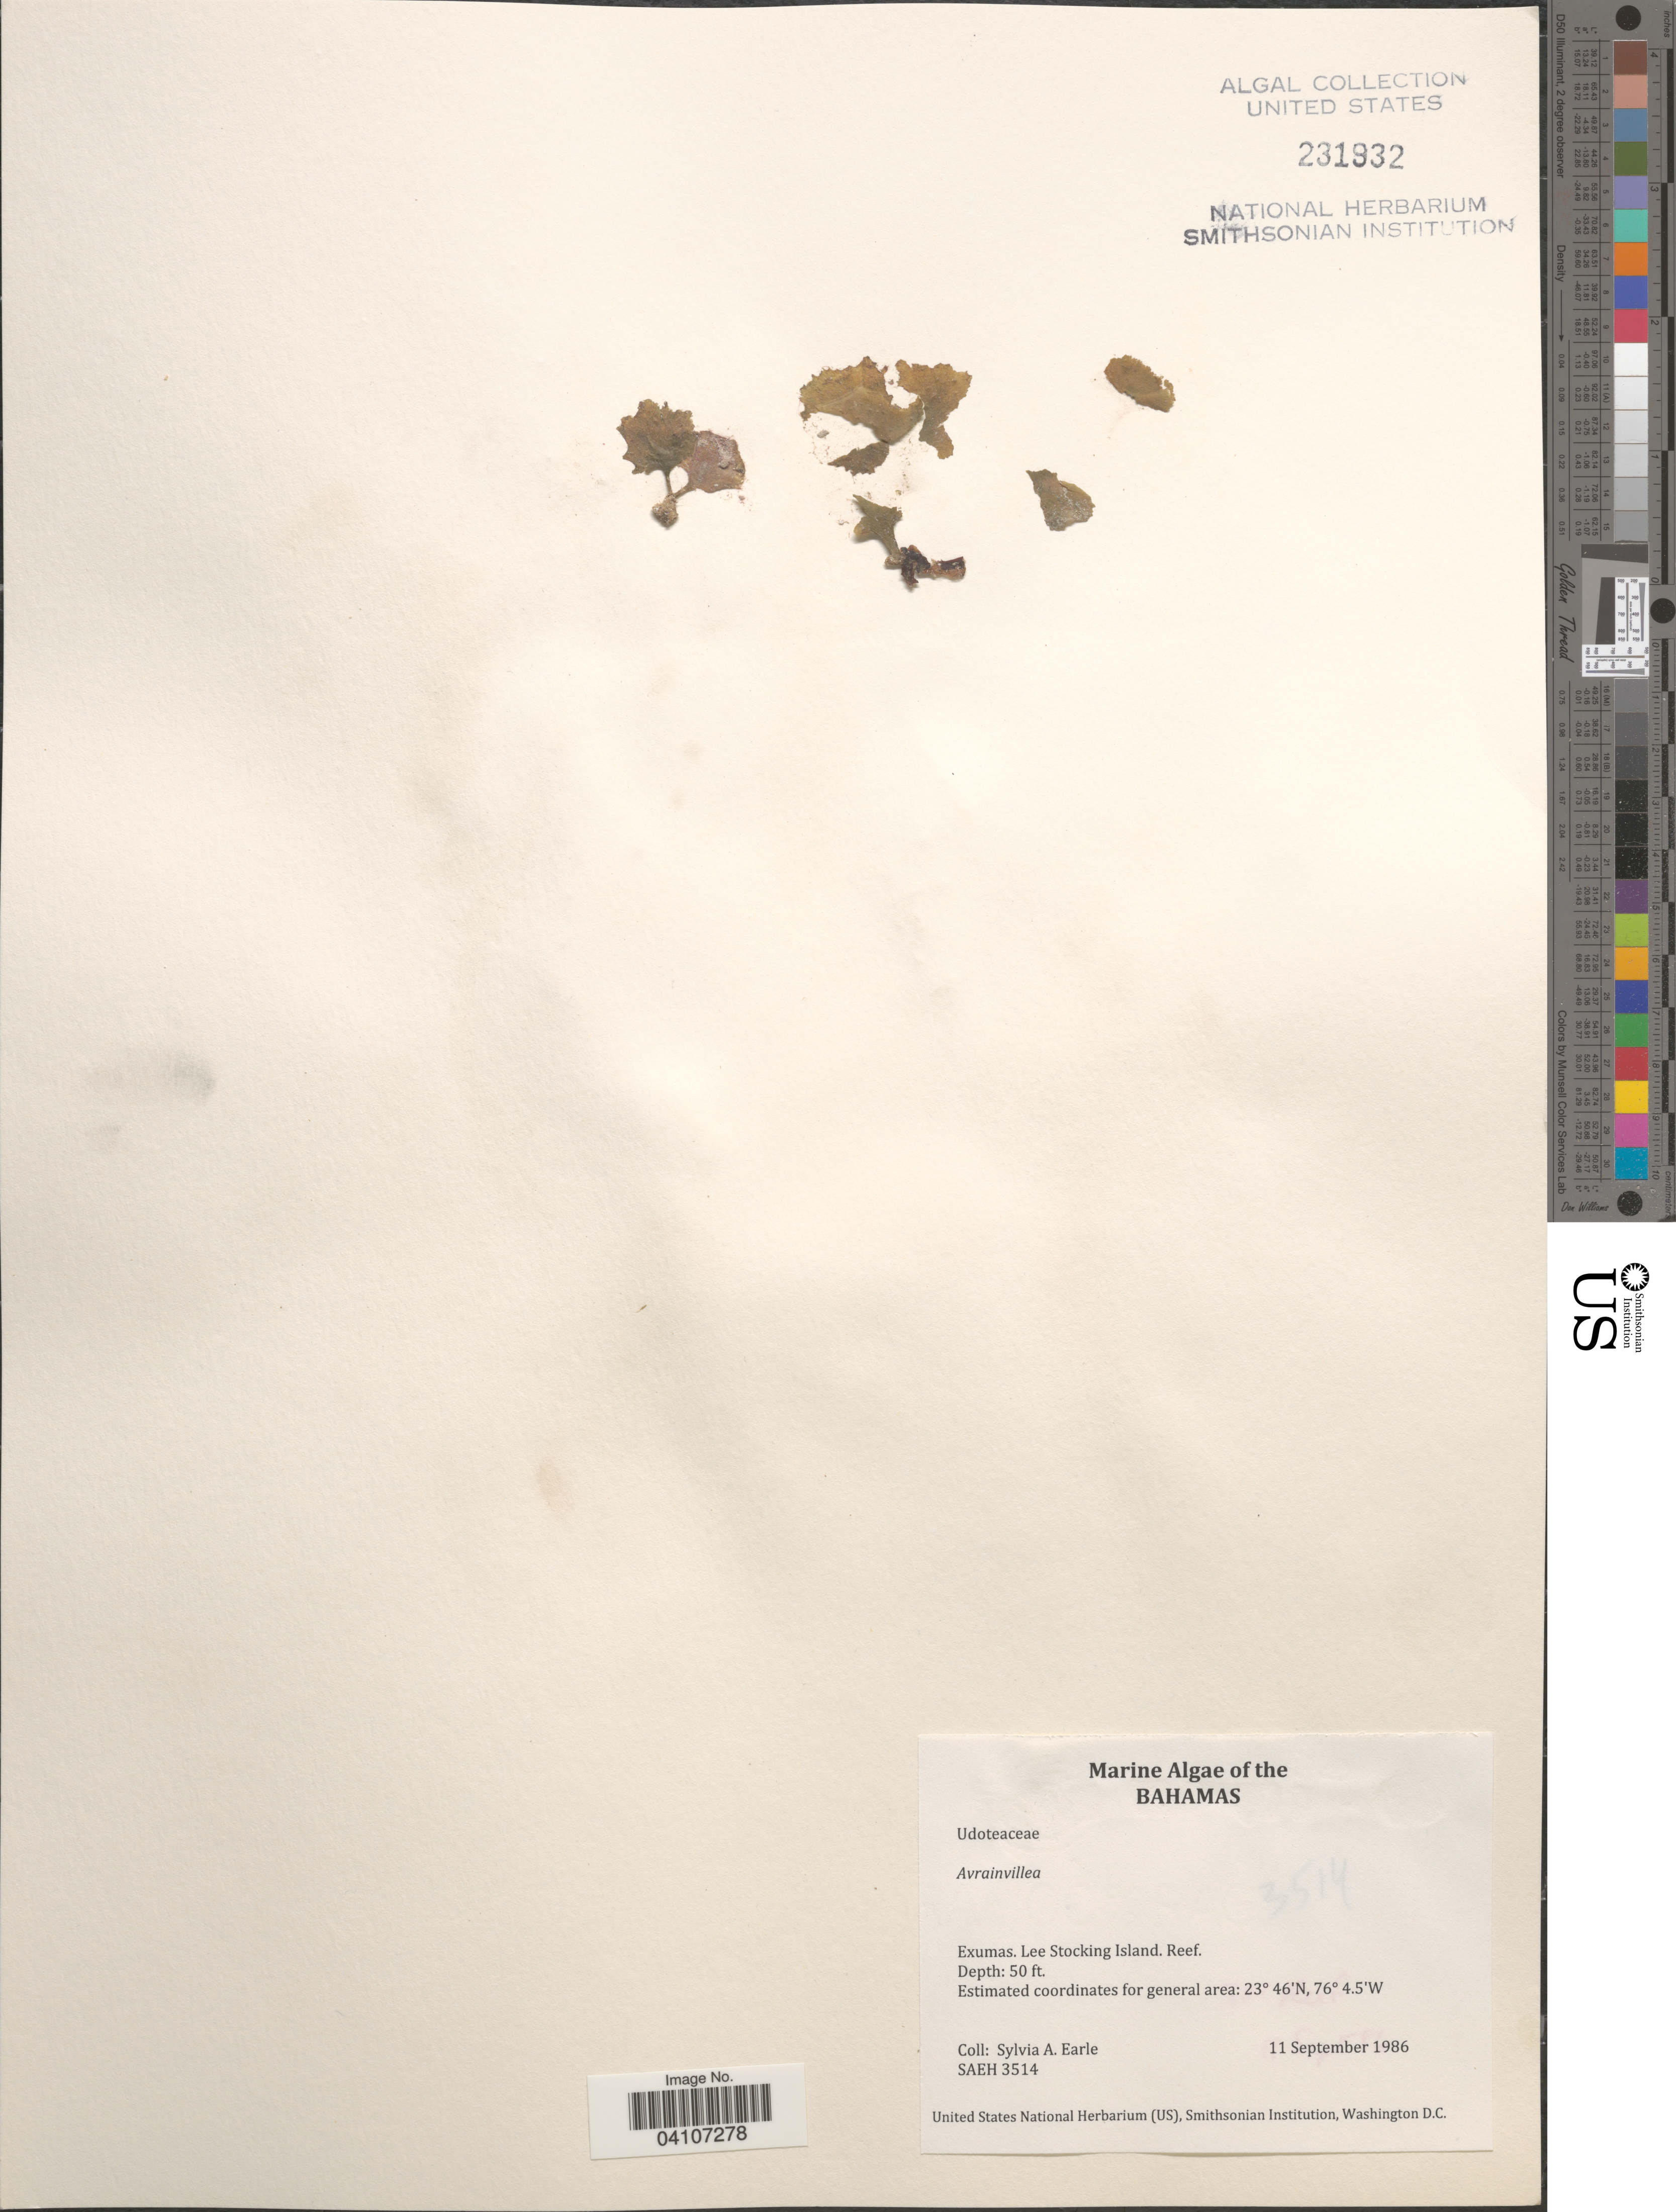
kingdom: Plantae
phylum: Chlorophyta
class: Ulvophyceae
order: Bryopsidales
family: Dichotomosiphonaceae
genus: Avrainvillea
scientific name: Avrainvillea sp.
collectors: S. A. Earle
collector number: SAEH3514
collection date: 1986-09-11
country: Bahamas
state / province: Exuma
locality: Exumas. Lee Stocking Island. Reef.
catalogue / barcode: US 231932